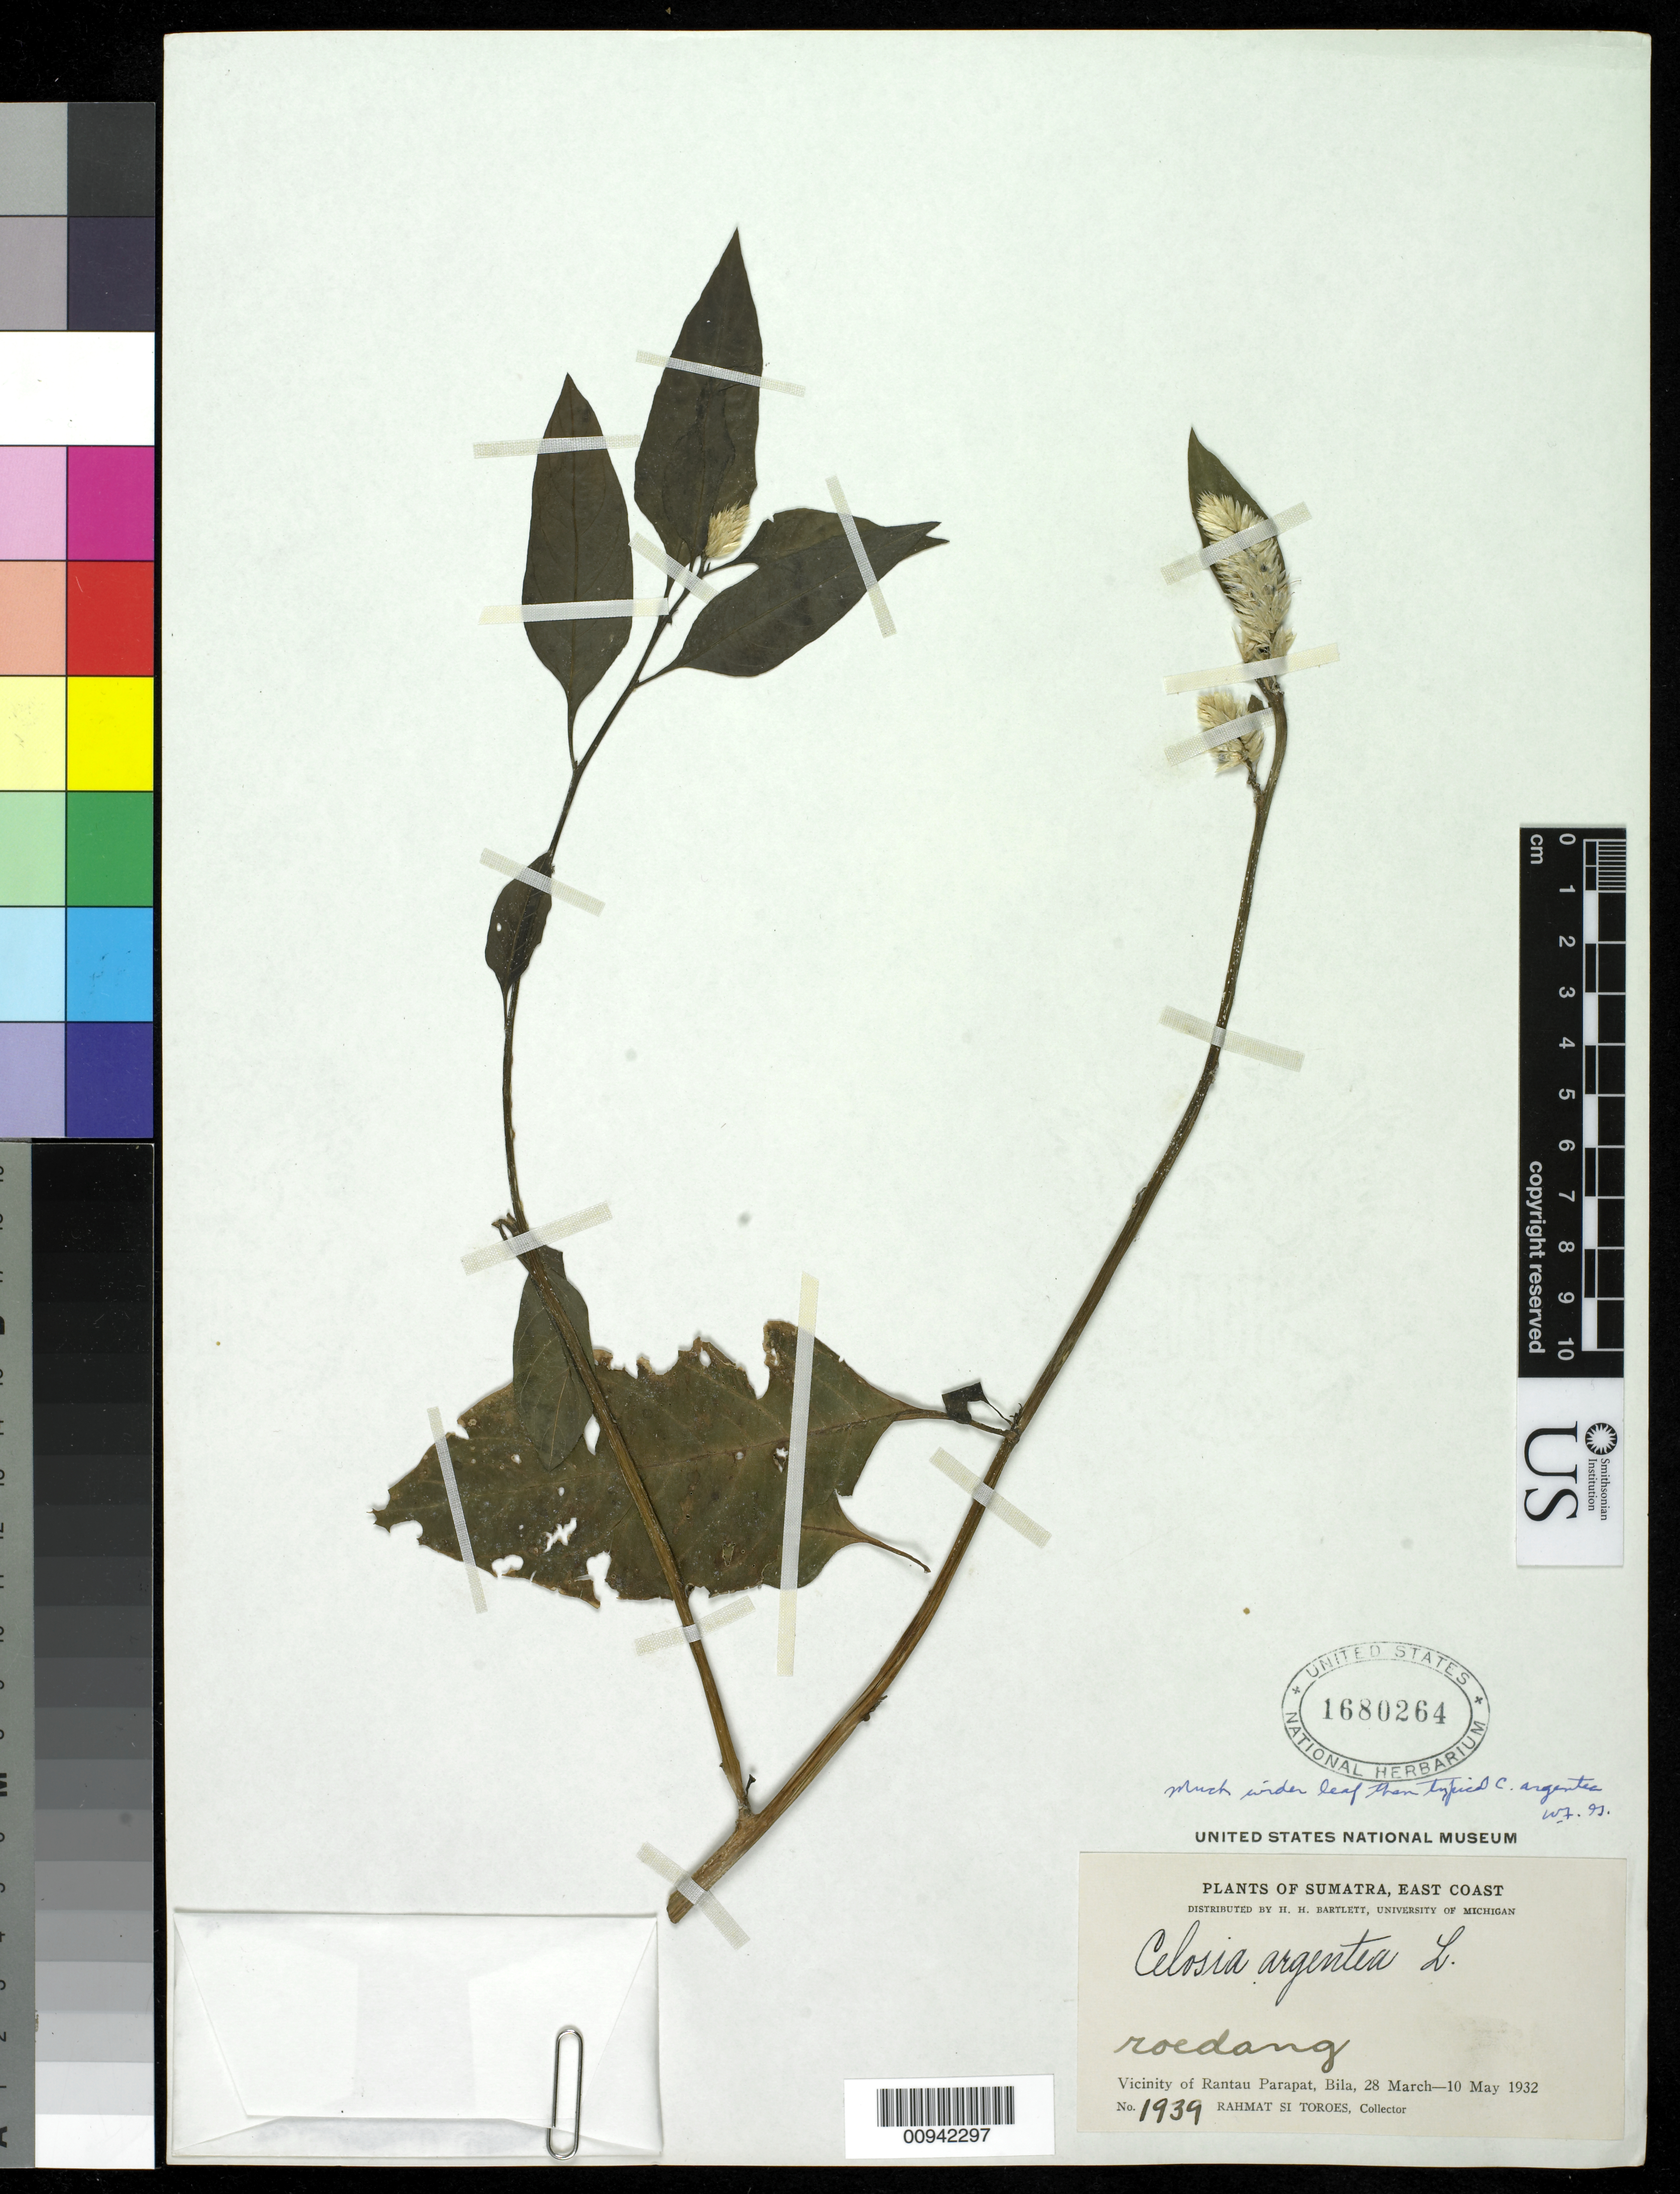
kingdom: Plantae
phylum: Tracheophyta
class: Magnoliopsida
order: Caryophyllales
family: Amaranthaceae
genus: Celosia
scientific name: Celosia argentea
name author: L.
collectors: Rahmat Si Boeea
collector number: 1939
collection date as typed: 28 Mar 1932 to 10 May 1932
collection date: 1932-03-28/1932-05-10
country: Indonesia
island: Sumatra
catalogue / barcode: US 1680264